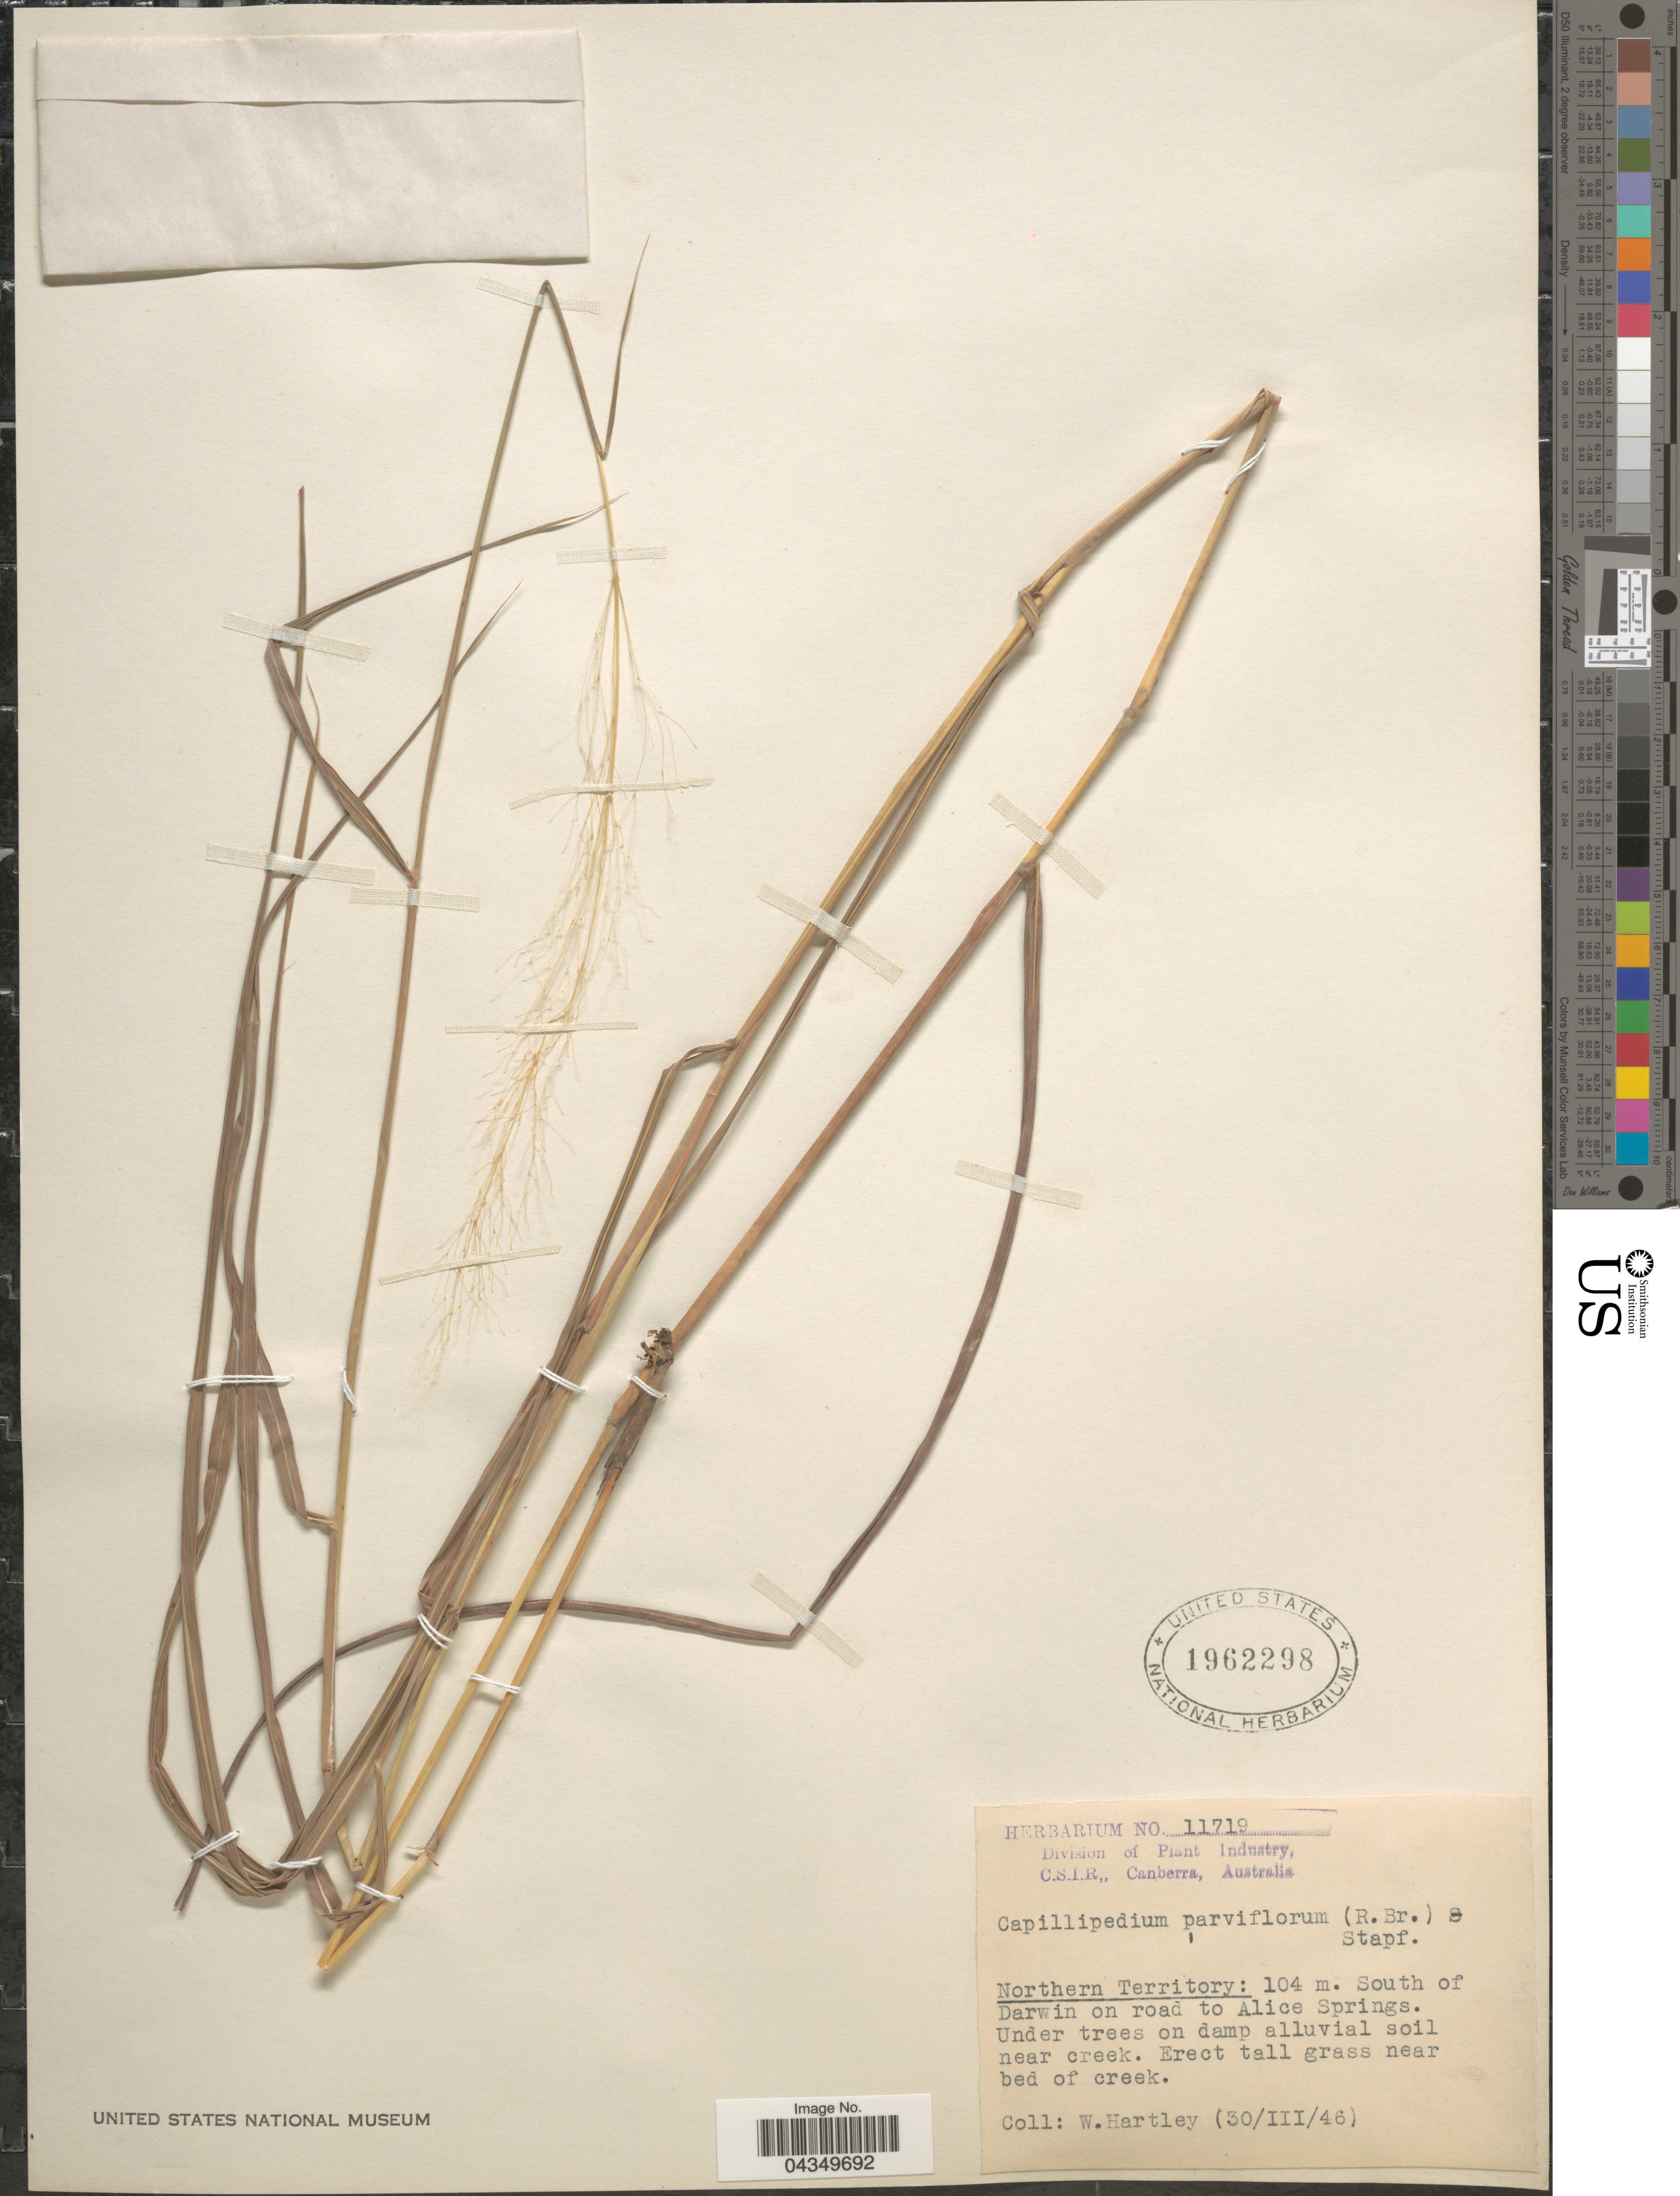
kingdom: Plantae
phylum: Tracheophyta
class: Liliopsida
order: Poales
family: Poaceae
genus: Capillipedium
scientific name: Capillipedium parviflorum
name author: (R. Br.) Stapf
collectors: W. Hartley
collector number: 11719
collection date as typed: Transcribed d/m/y: 30/3/46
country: Australia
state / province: Northern Territory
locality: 104 m. South of Darwin on road to Alice Springs.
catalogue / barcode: US 1962298